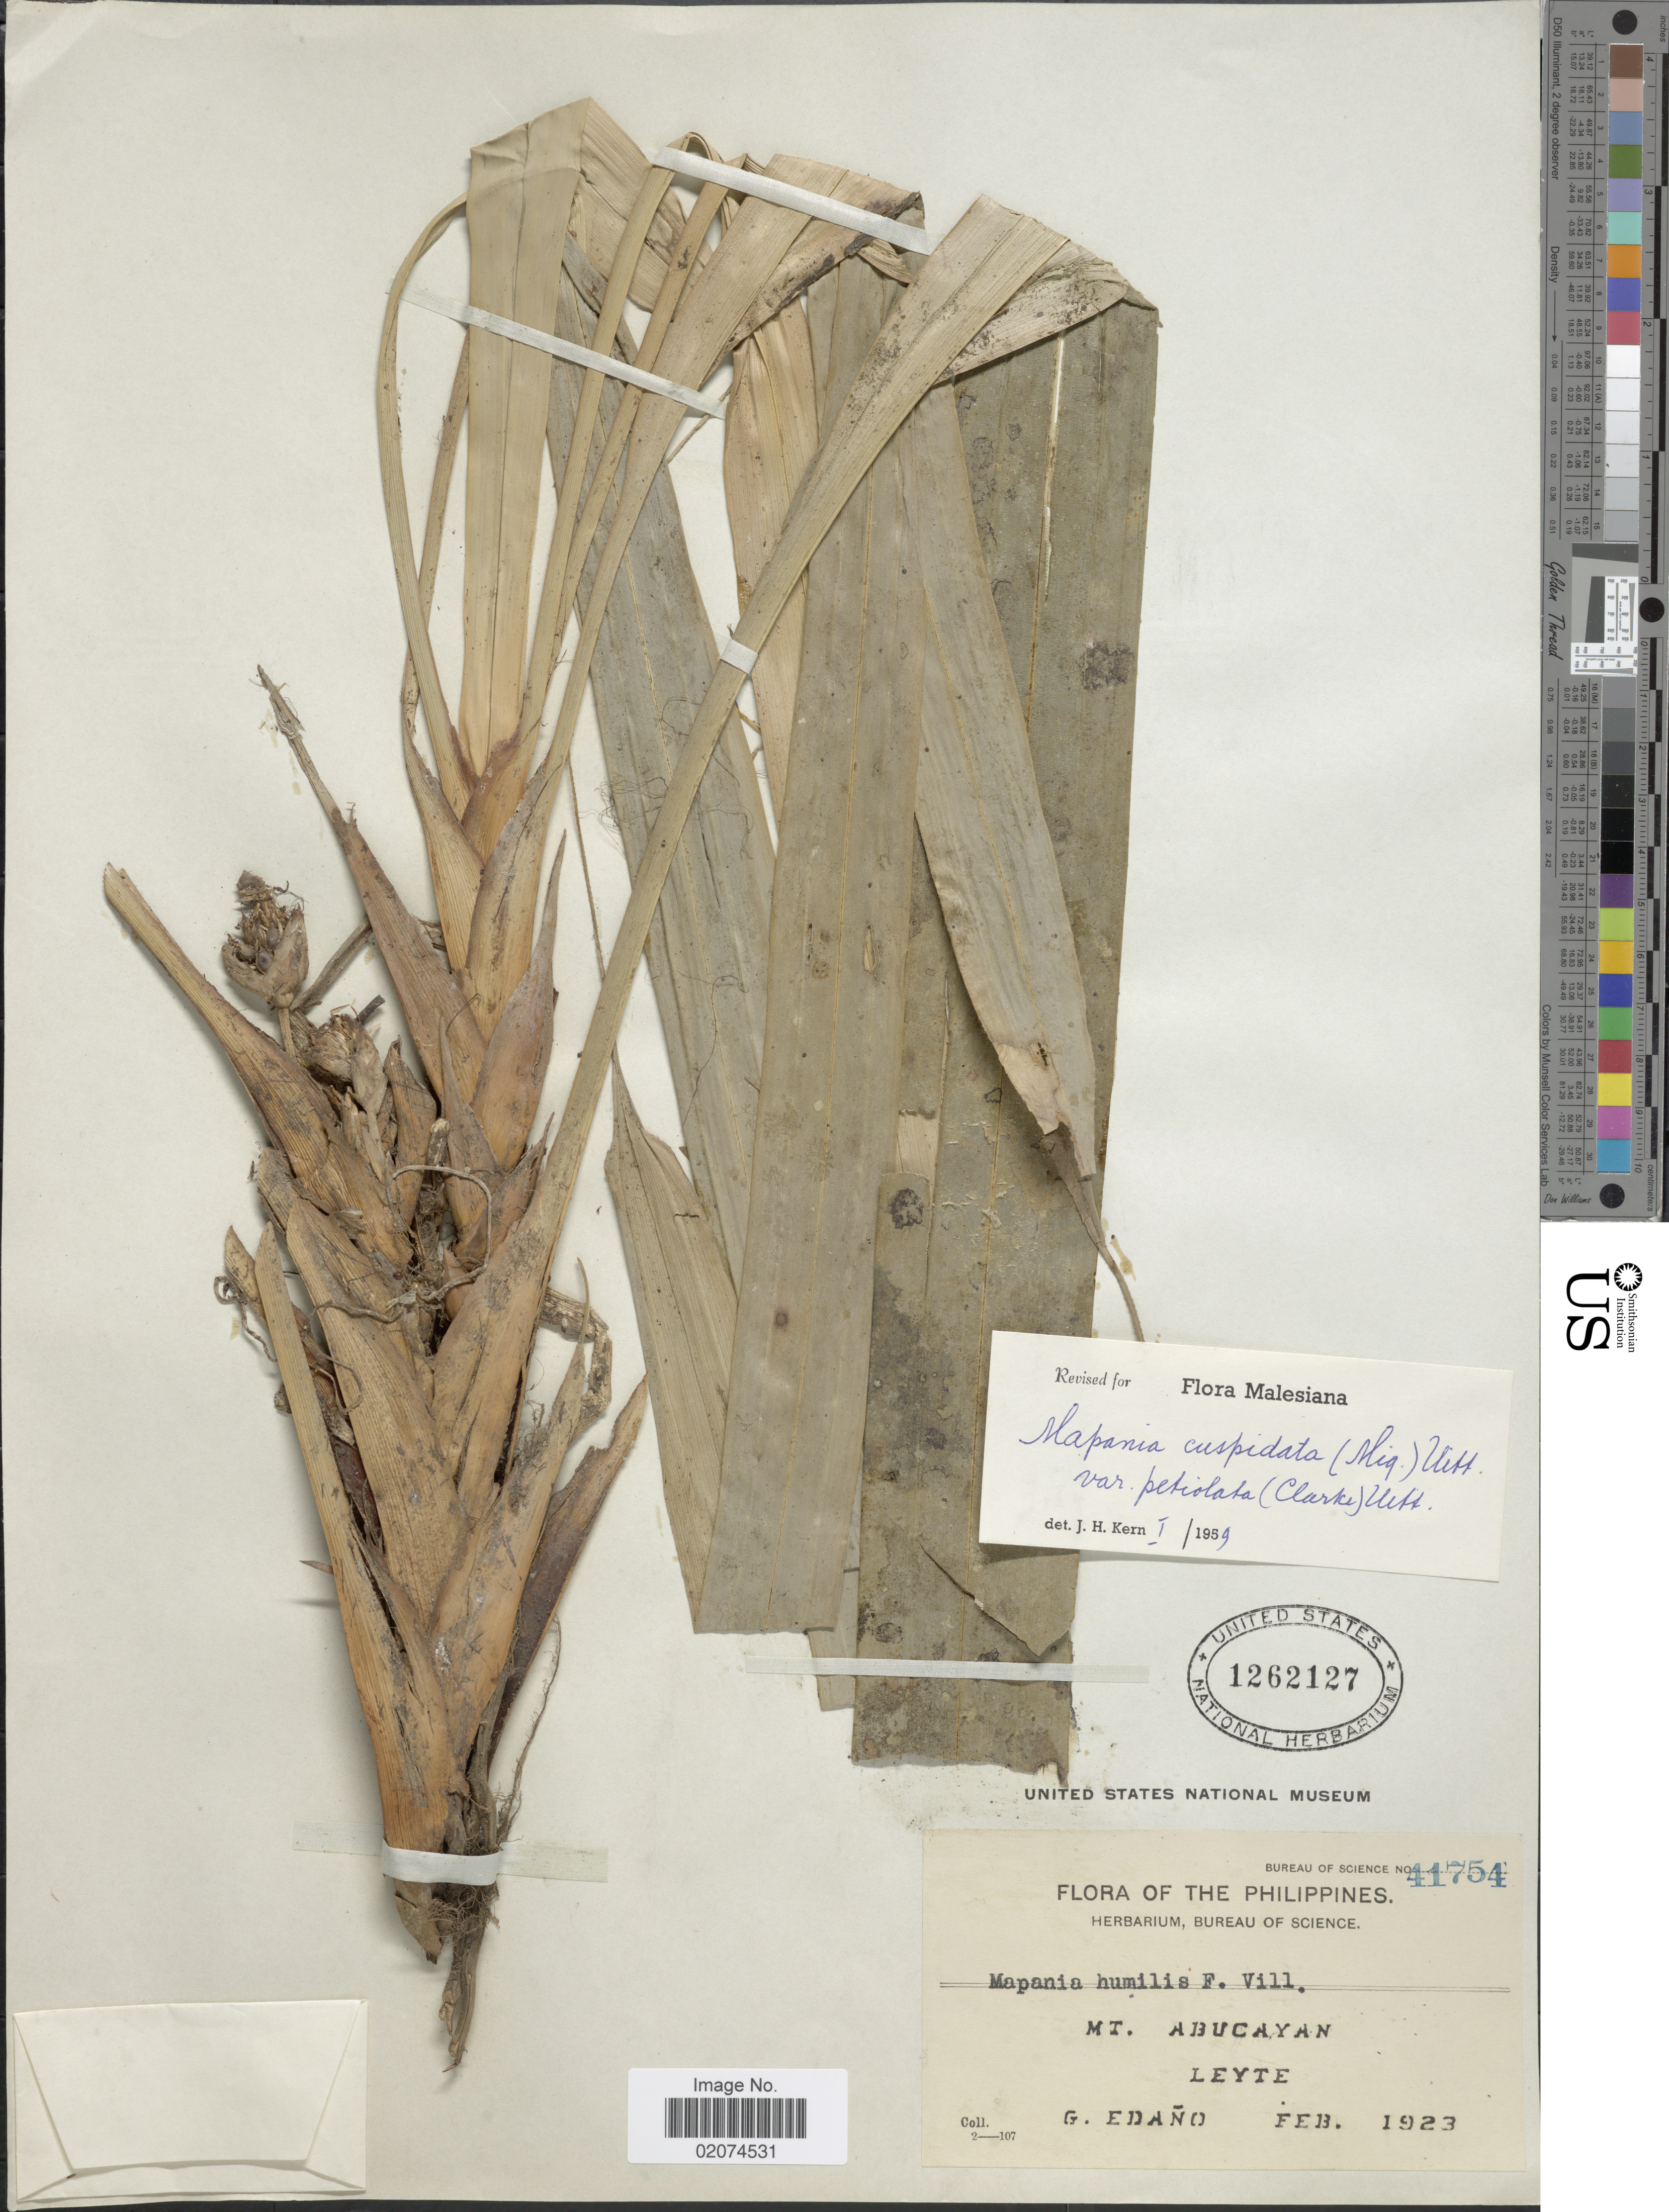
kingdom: Plantae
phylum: Tracheophyta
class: Liliopsida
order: Poales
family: Cyperaceae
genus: Mapania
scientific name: Mapania cuspidata var. petiolata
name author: (C.B. Clarke) Uittien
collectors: G. Edaño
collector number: Bureau of Science 41754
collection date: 1923-02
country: Philippines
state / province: Eastern Visayas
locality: Mt.Abucayan, Leyte.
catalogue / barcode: US 1262127